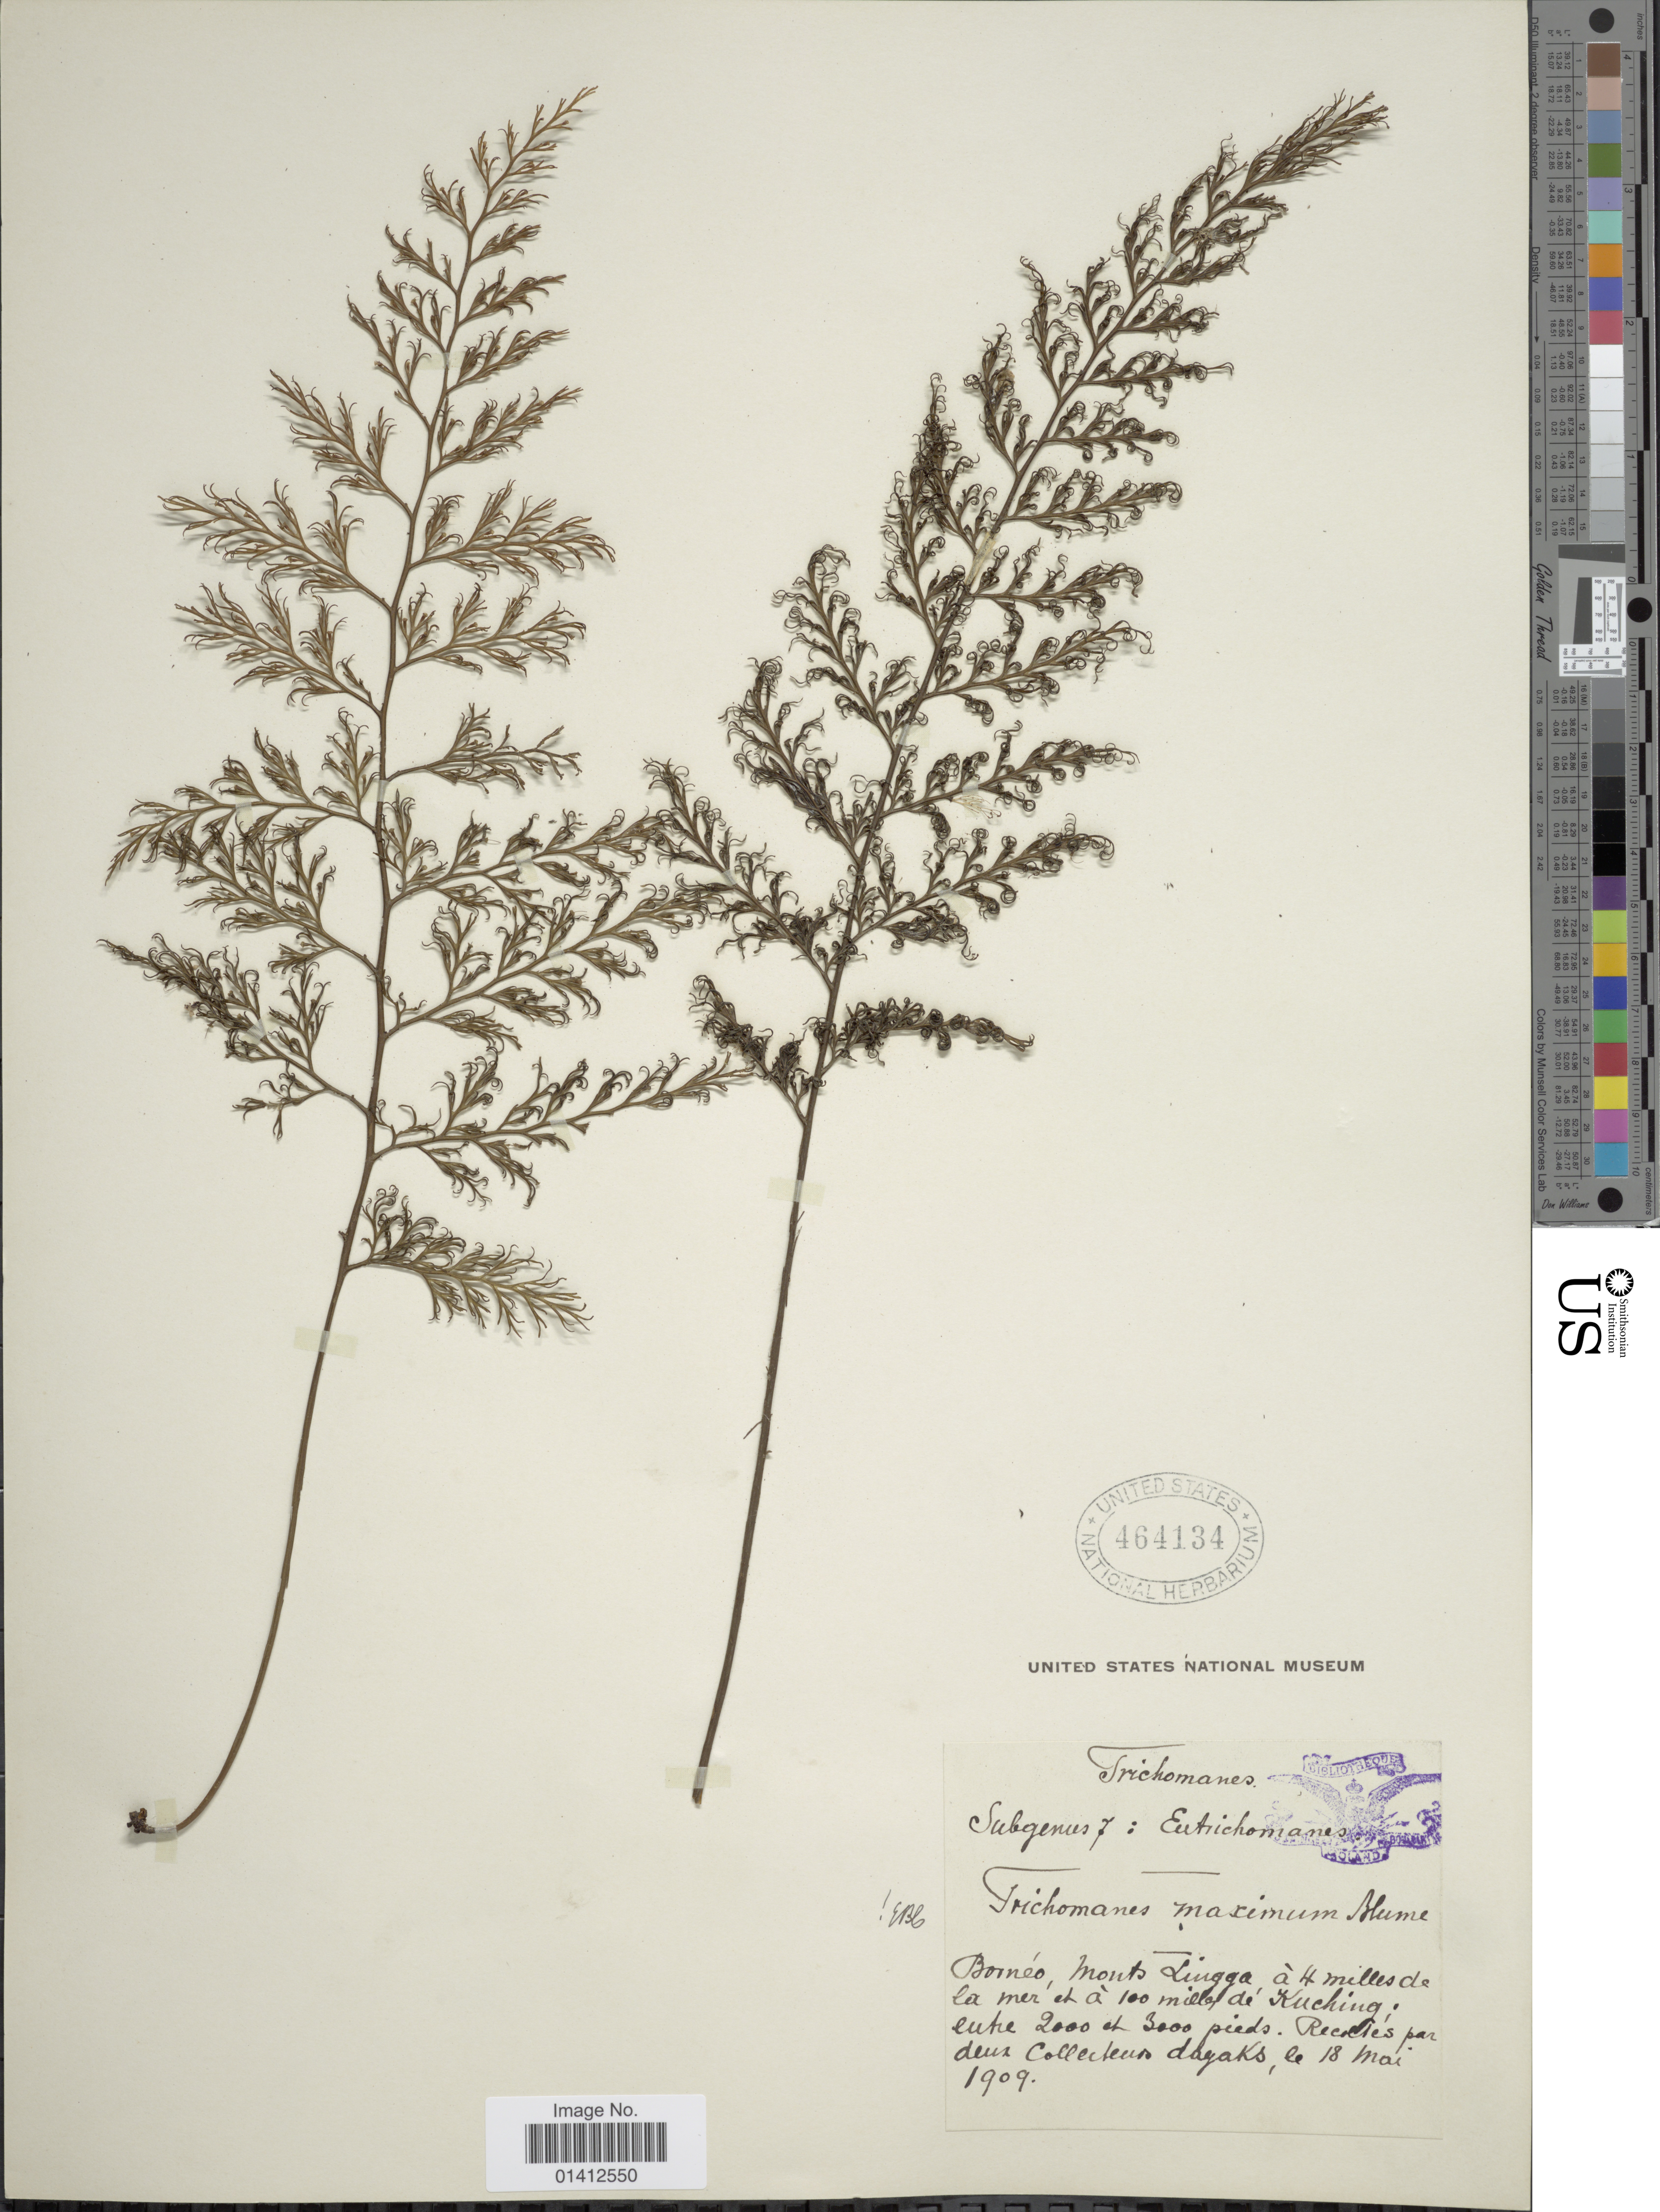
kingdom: Plantae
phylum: Tracheophyta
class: Polypodiopsida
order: Hymenophyllales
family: Hymenophyllaceae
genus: Vandenboschia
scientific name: Vandenboschia maxima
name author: (Blume) Copel.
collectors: Dayaks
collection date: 1909-05-18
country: Malaysia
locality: Borneo, Monts Lingga a 4 milles de la mer et a 100 miles de Kuching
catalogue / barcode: US 464134